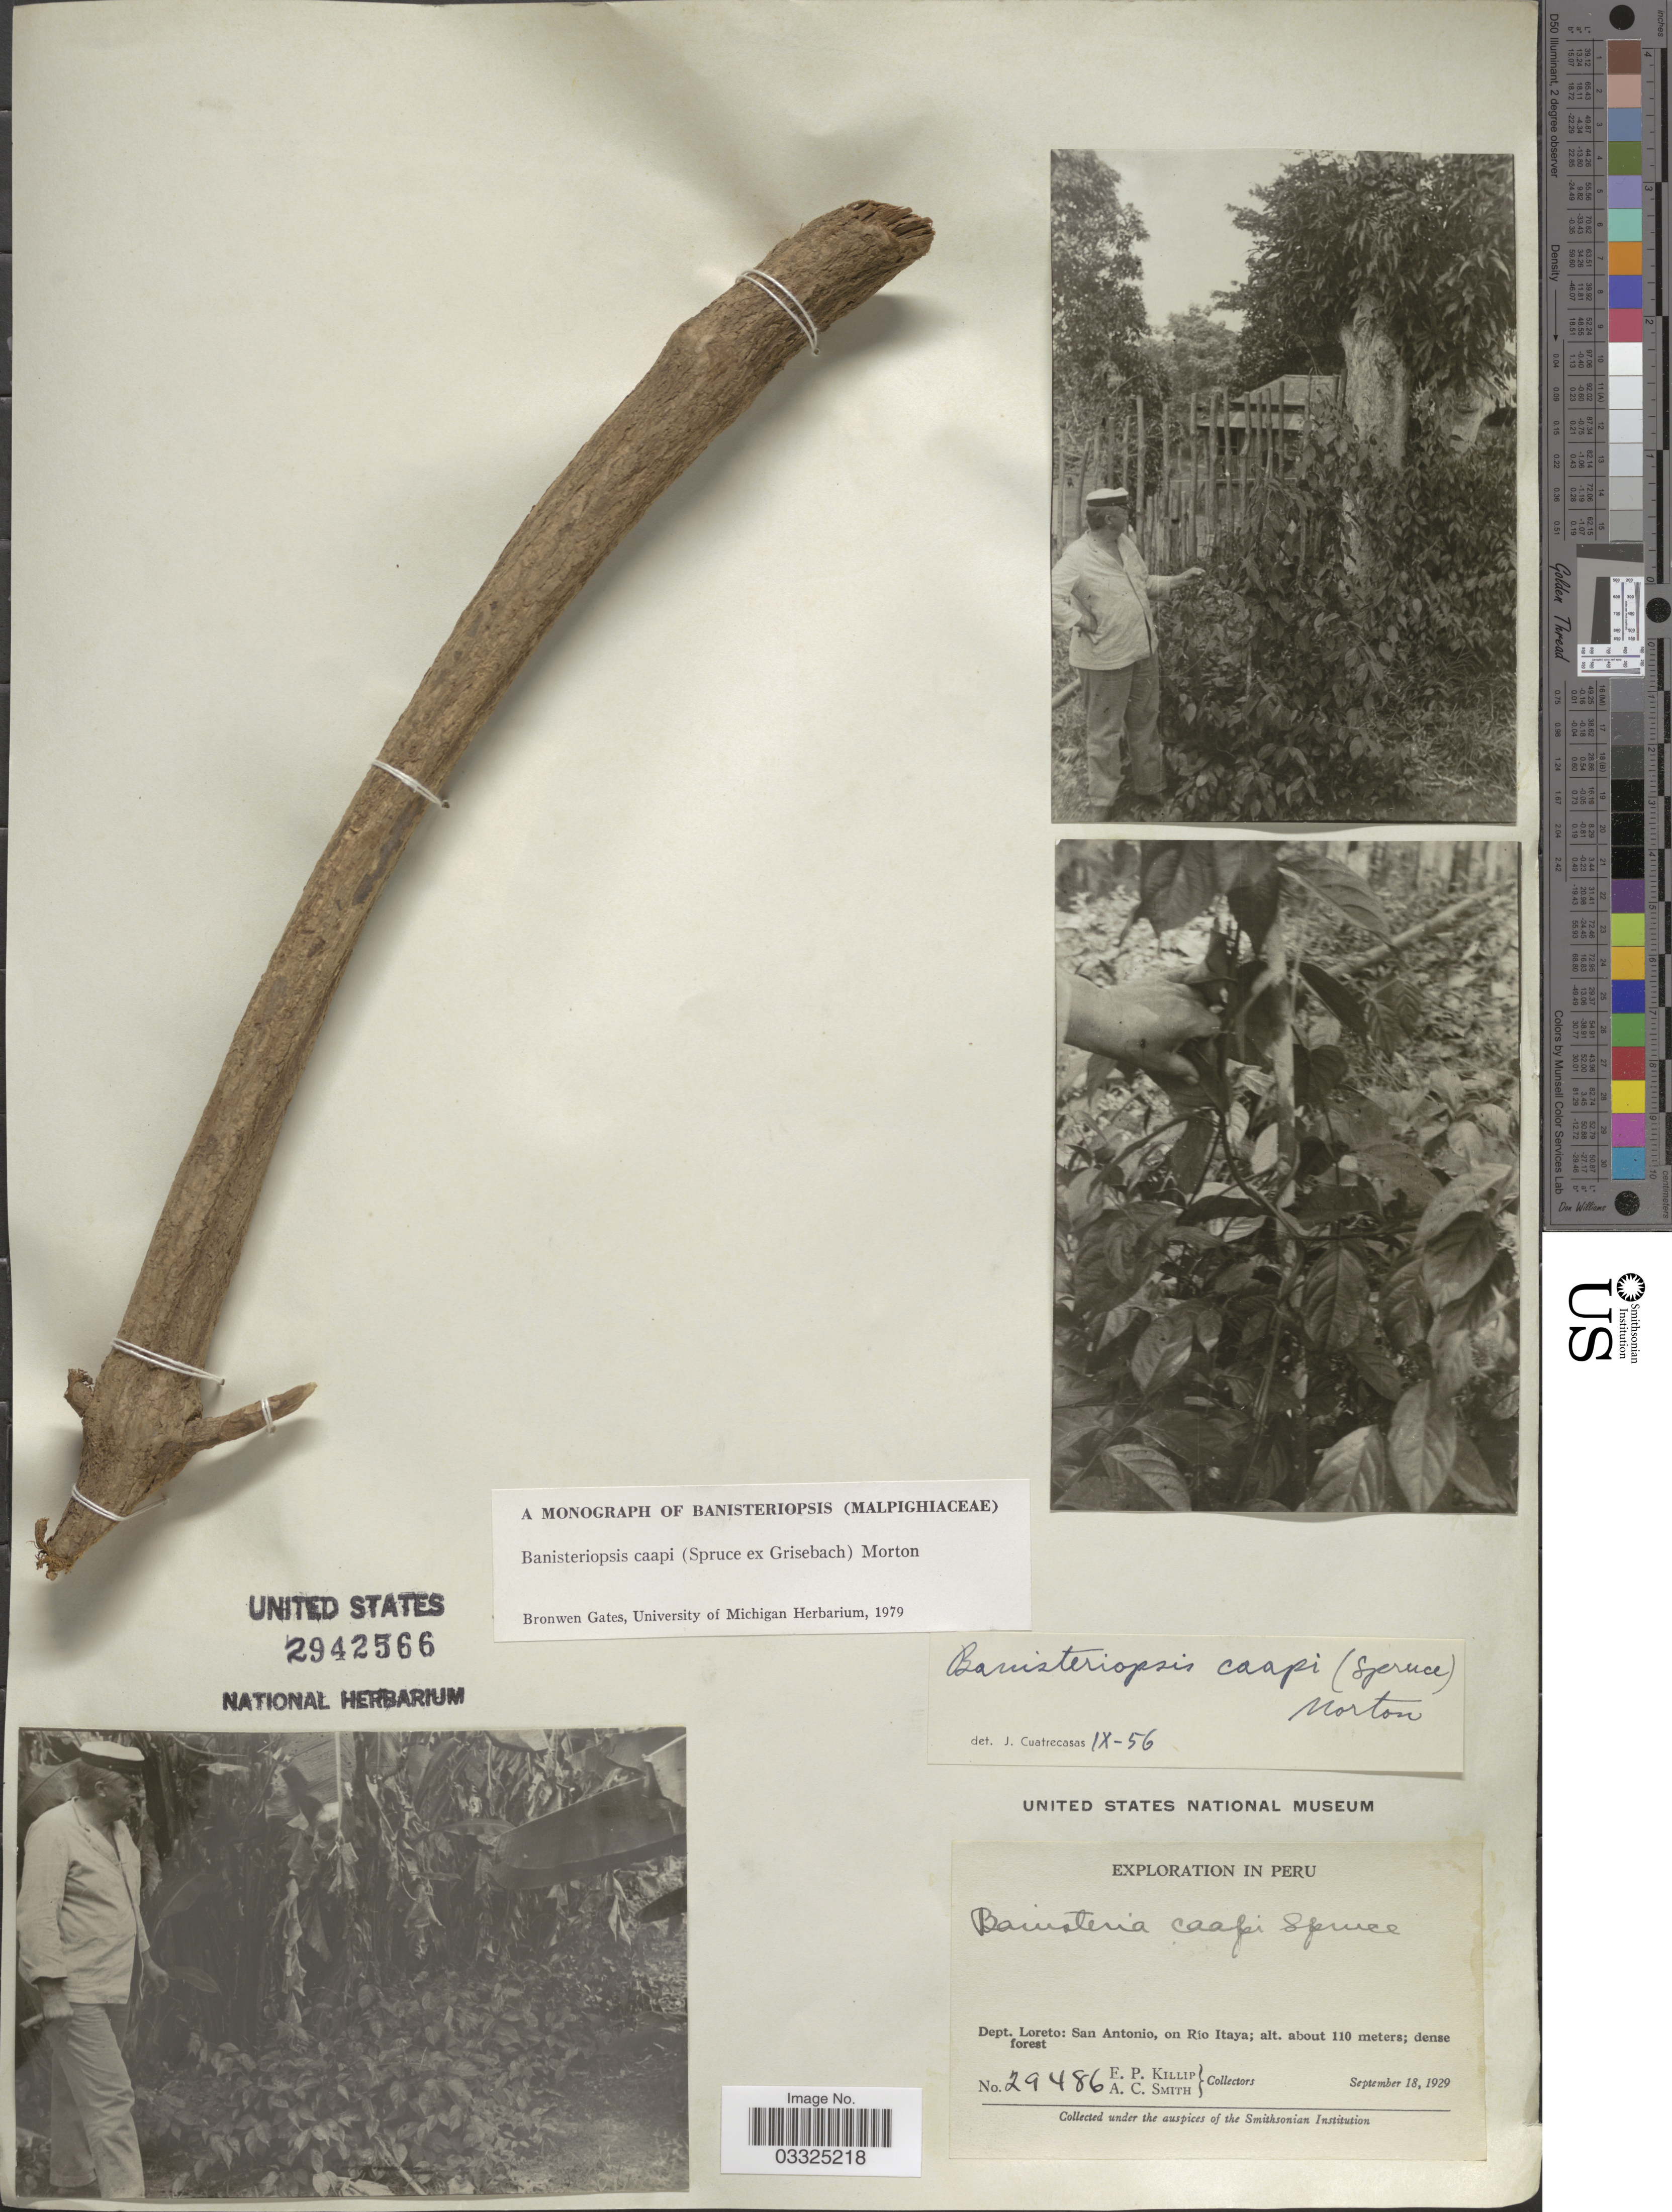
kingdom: Plantae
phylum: Tracheophyta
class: Magnoliopsida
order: Malpighiales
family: Malpighiaceae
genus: Banisteriopsis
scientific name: Banisteriopsis caapi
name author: (Spruce ex Griseb.) C.V. Morton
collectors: E. P. Killip & A. C. Smith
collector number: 29486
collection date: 1929-08-18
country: Peru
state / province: Loreto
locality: Dept. Loreto: San Antonio, on Río Itaya.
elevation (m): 110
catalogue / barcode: US 2942566